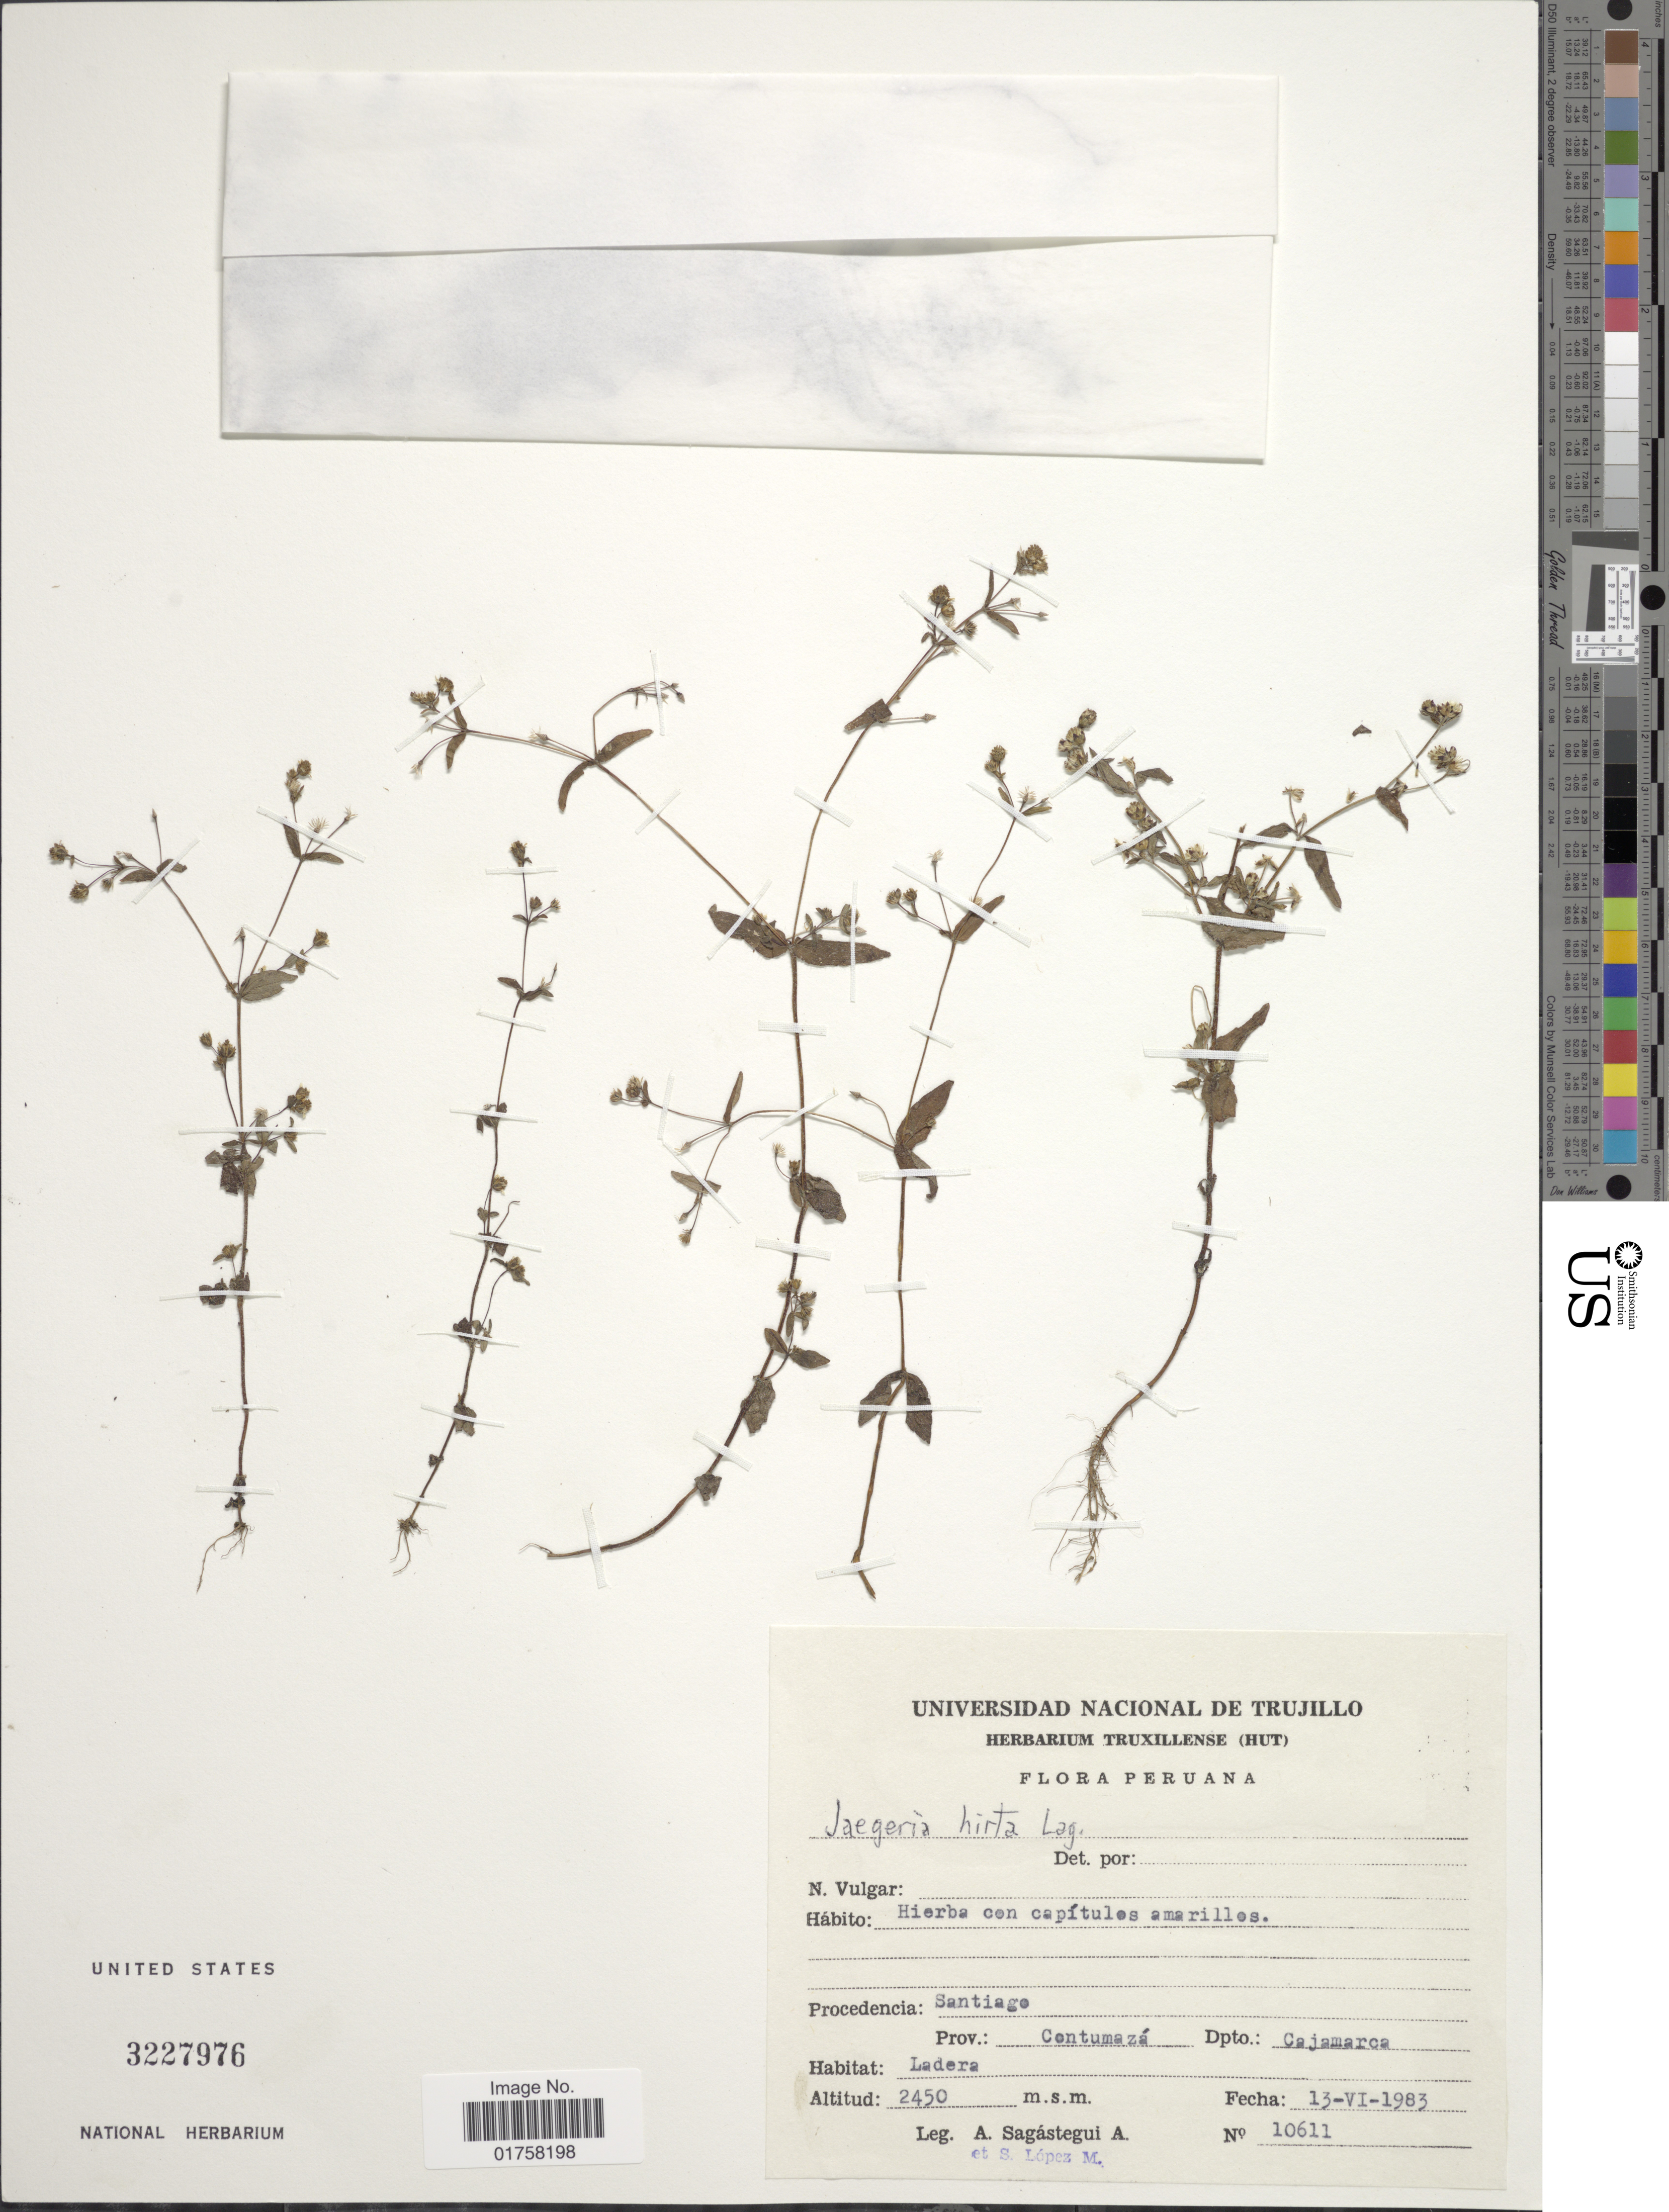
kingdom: Plantae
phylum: Tracheophyta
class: Magnoliopsida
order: Asterales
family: Asteraceae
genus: Jaegeria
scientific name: Jaegeria hirta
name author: (Lag.) Less.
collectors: A. Sagástegui A. & S. Lopez M.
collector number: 10611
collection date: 1983-06-13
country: Peru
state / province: Cajamarca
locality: Procedencia: Santiago, Prov.: Contumazá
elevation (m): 2450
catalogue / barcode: US 3227976